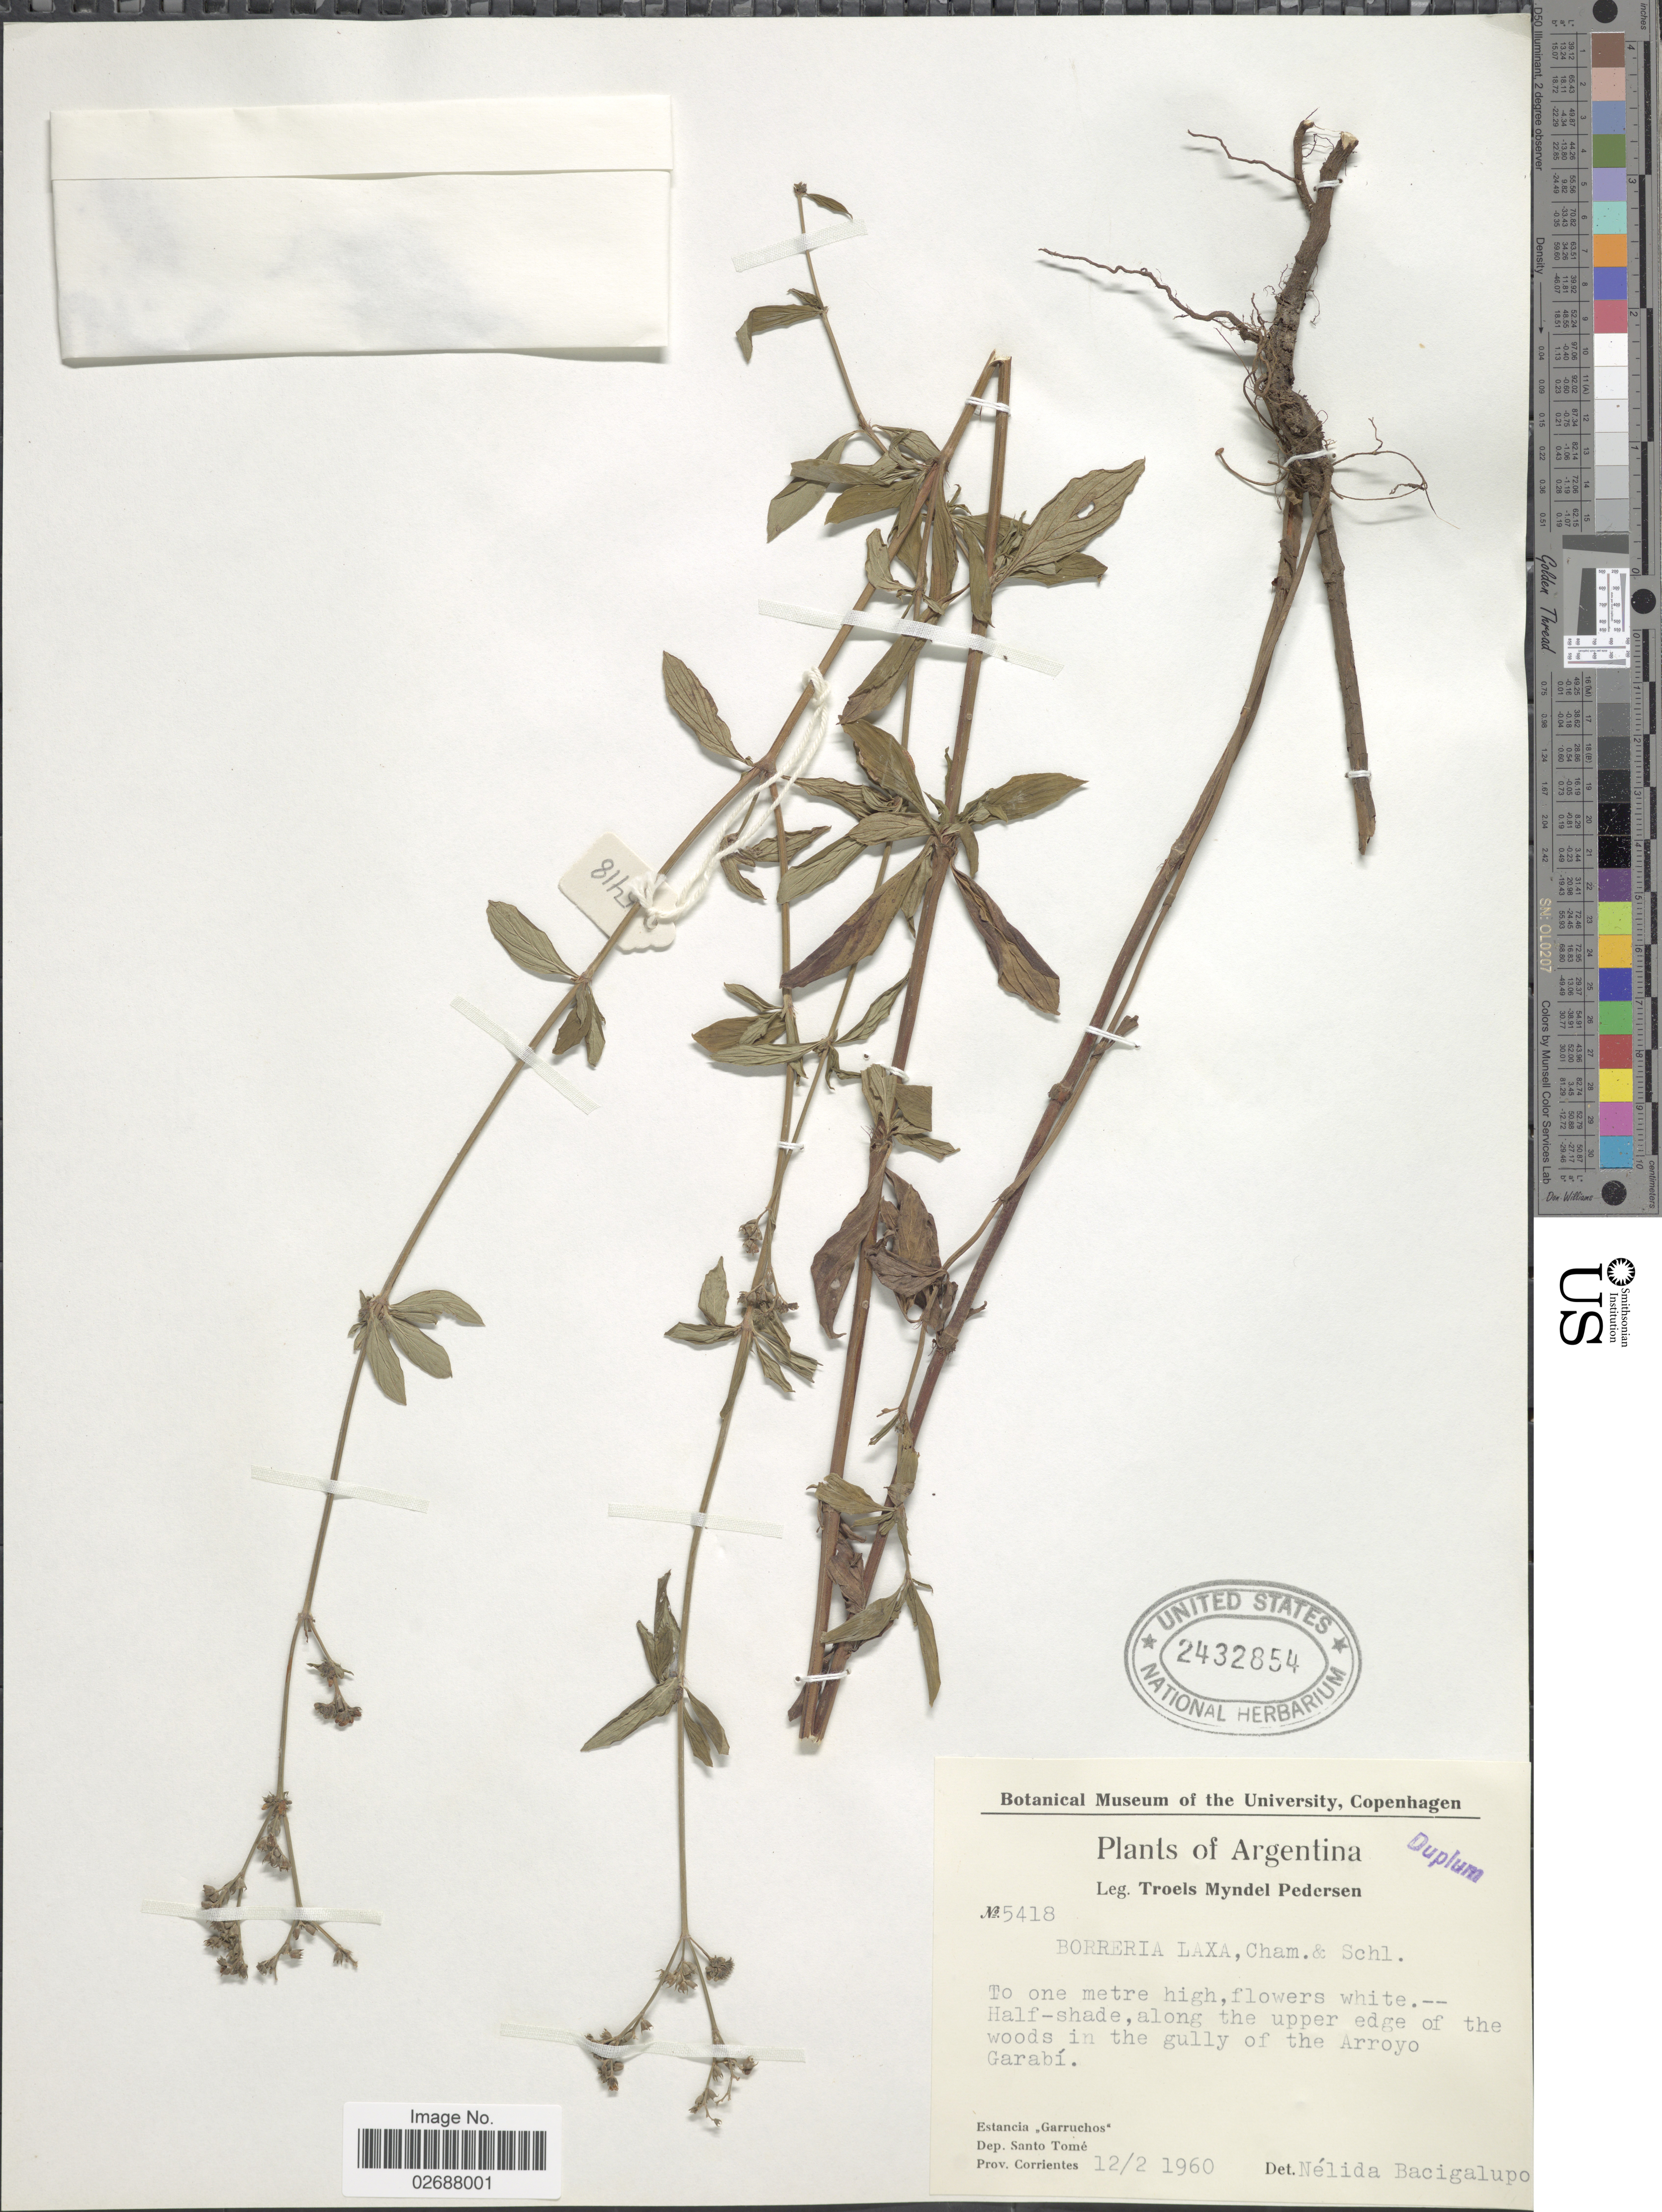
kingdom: Plantae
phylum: Tracheophyta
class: Magnoliopsida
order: Gentianales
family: Rubiaceae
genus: Galianthe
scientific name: Galianthe laxa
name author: (Cham. & Schltdl.) E.L. Cabral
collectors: T. Pederson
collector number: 5418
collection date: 1960-02-12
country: Argentina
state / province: Corrientes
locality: In the gully of the Arroyo Garabi. Estancia "Garruchos" Dep. Santo Tome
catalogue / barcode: US 2432854